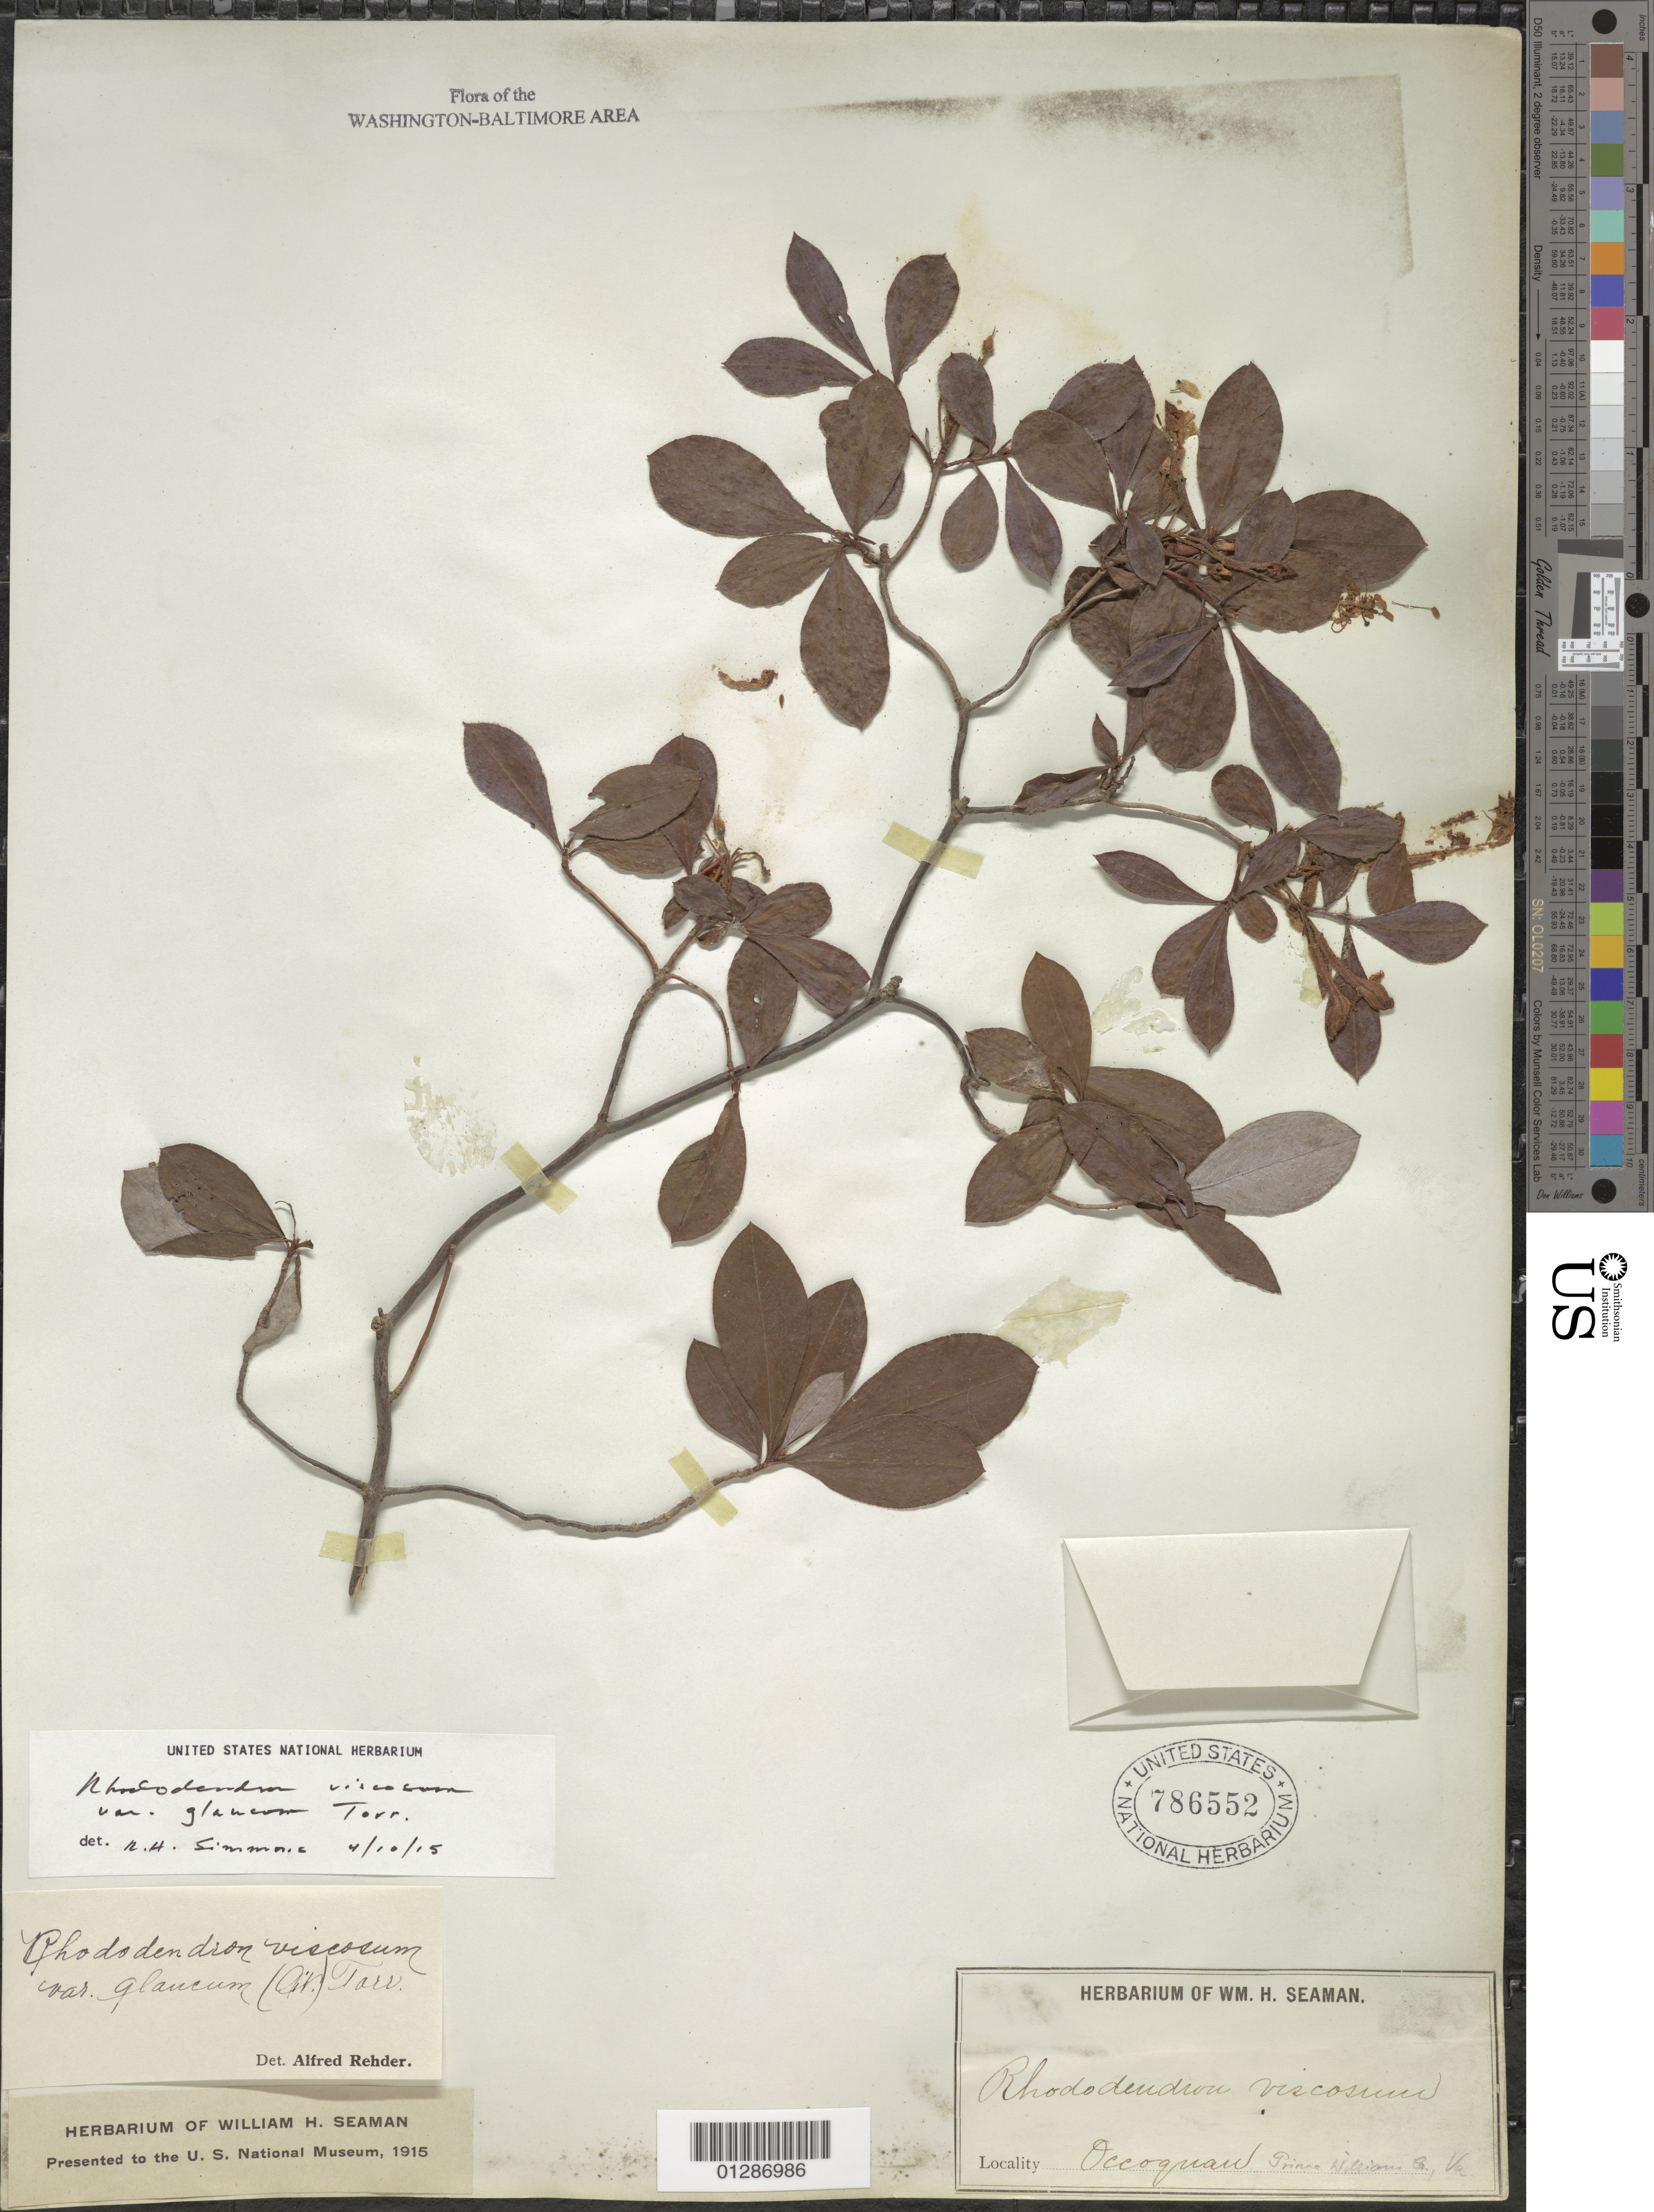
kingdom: Plantae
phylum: Tracheophyta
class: Magnoliopsida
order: Ericales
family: Ericaceae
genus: Rhododendron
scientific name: Rhododendron viscosum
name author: (L.) Torr.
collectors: ex herb. Seaman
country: United States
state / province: Virginia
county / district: Prince William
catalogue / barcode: US 786552